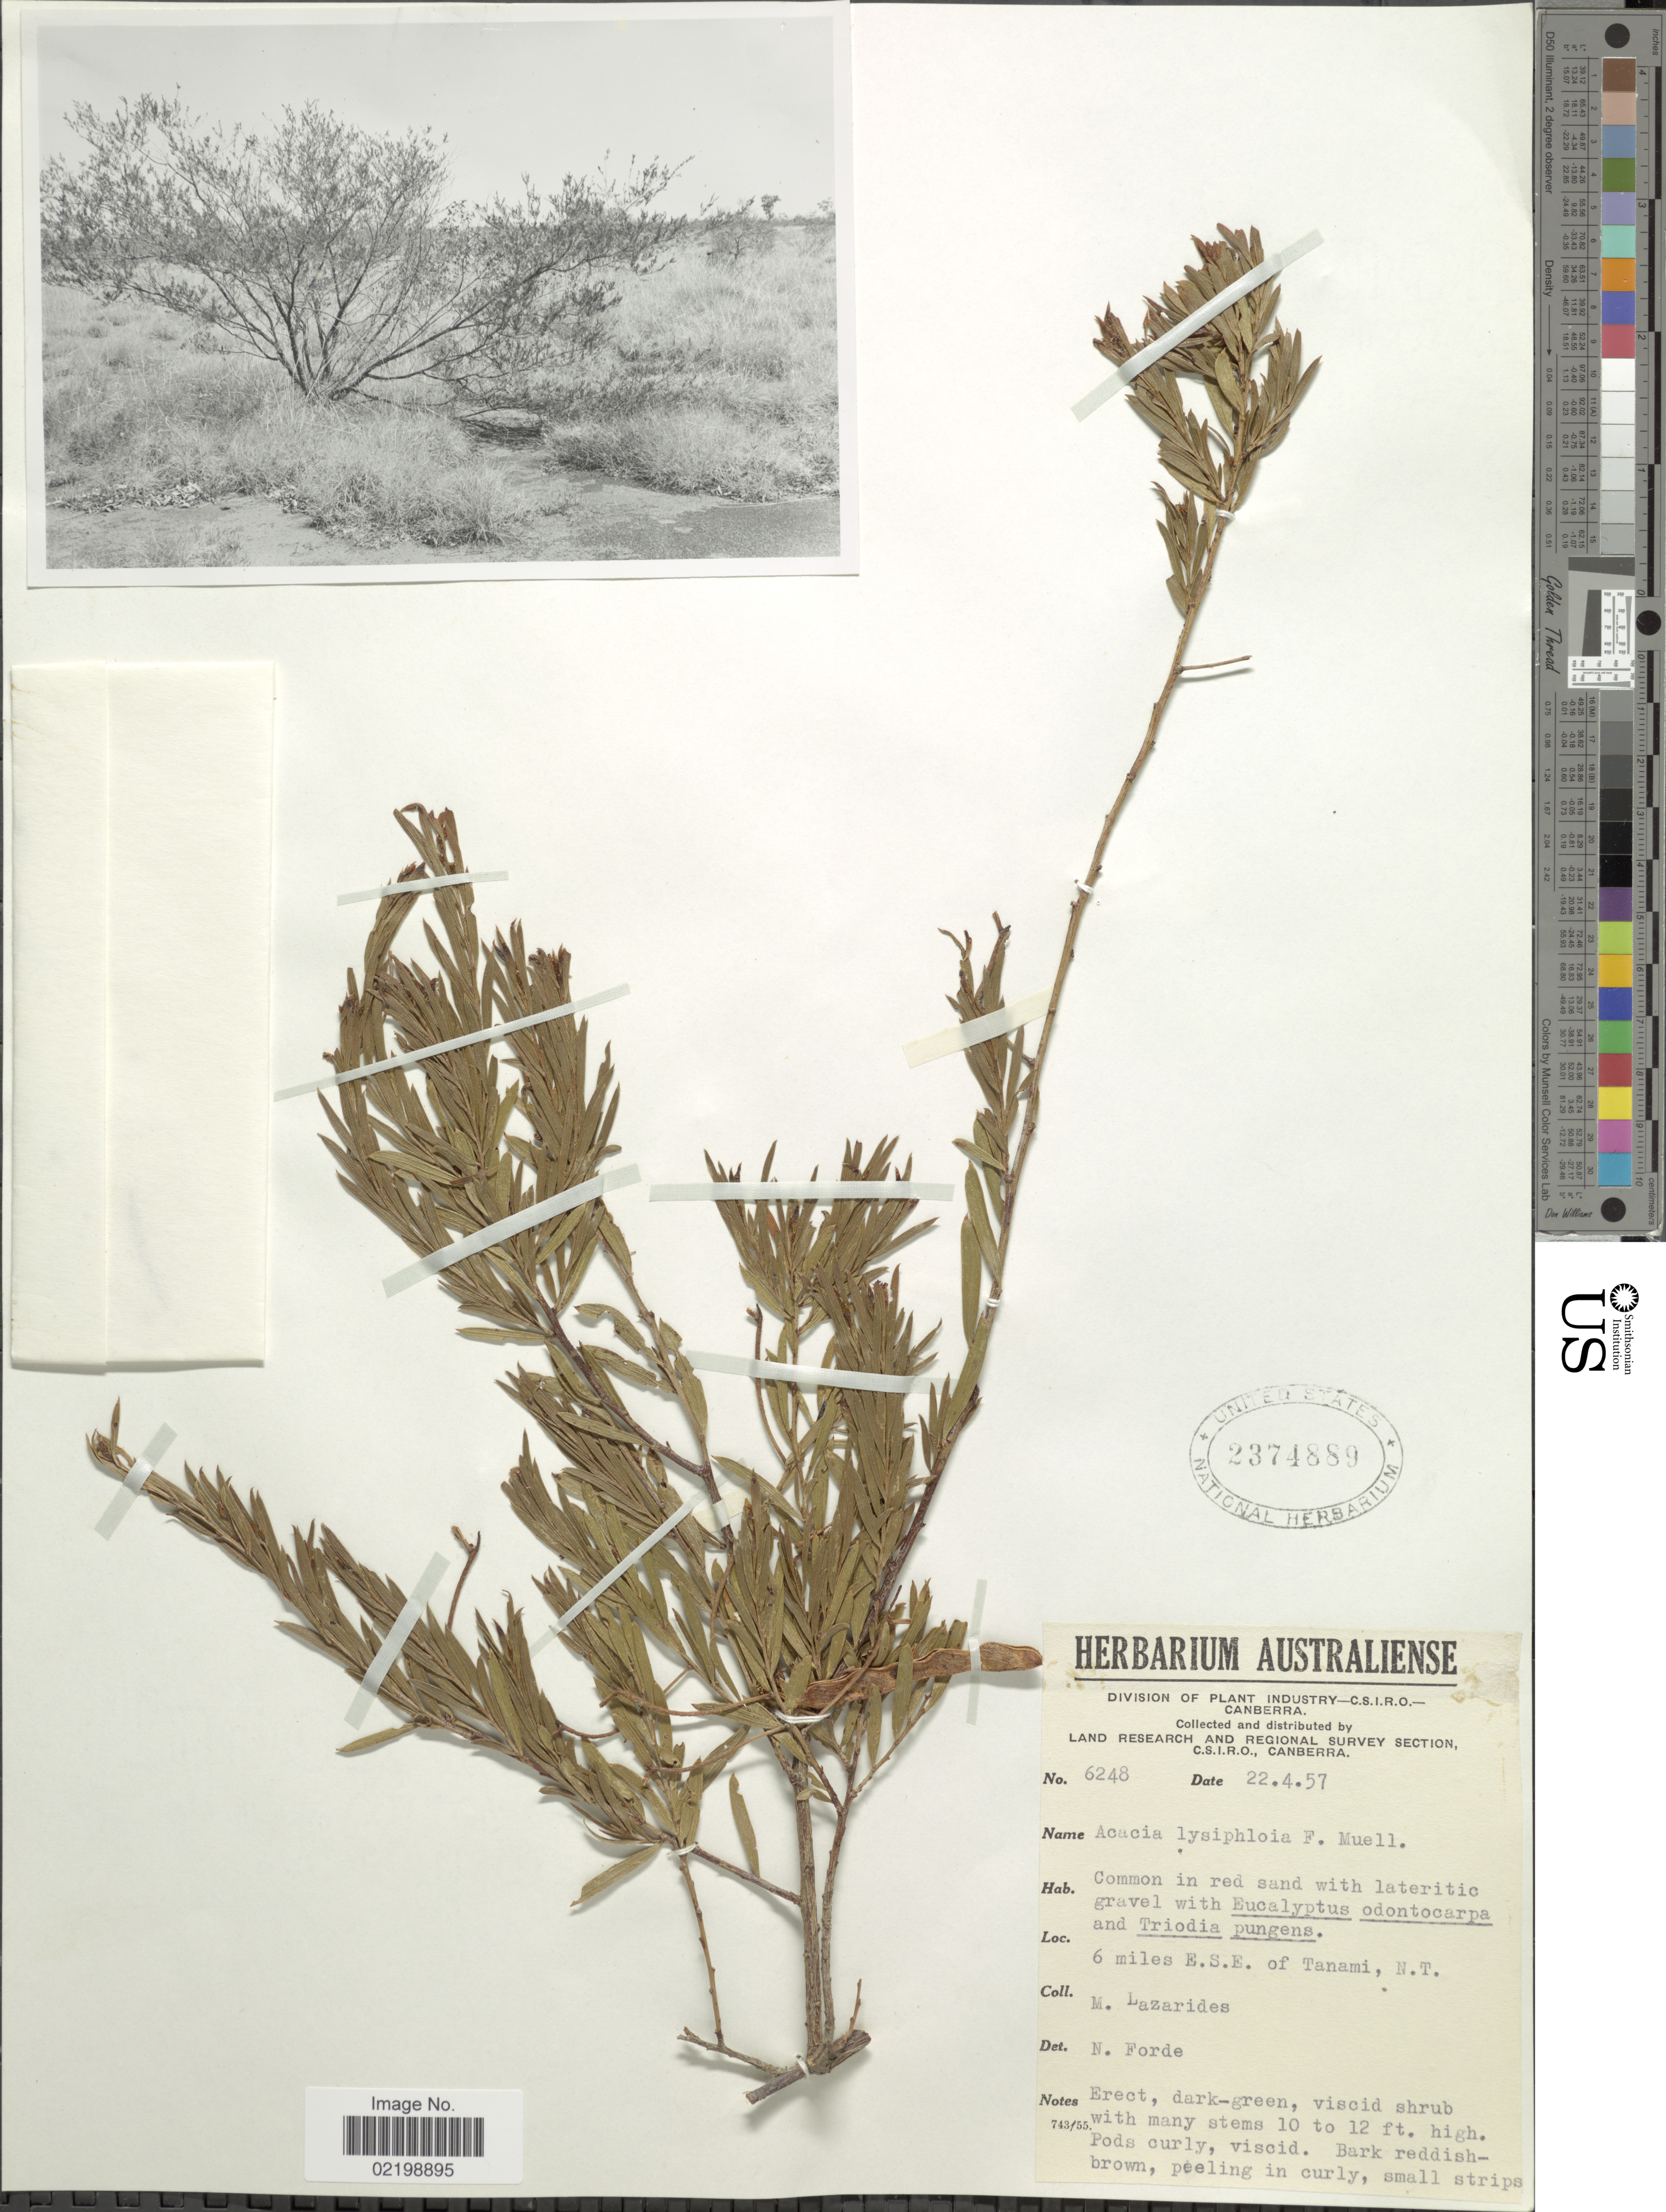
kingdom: Plantae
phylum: Tracheophyta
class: Magnoliopsida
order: Fabales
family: Fabaceae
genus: Acacia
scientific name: Acacia lysiphloia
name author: F. Muell.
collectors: M. Lazarides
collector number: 6248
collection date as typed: Transcribed d/m/y: 22/4/57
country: Australia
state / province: Northern Territory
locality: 6 miles E.S.E. of Tanami, N.T.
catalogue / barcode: US 2374889